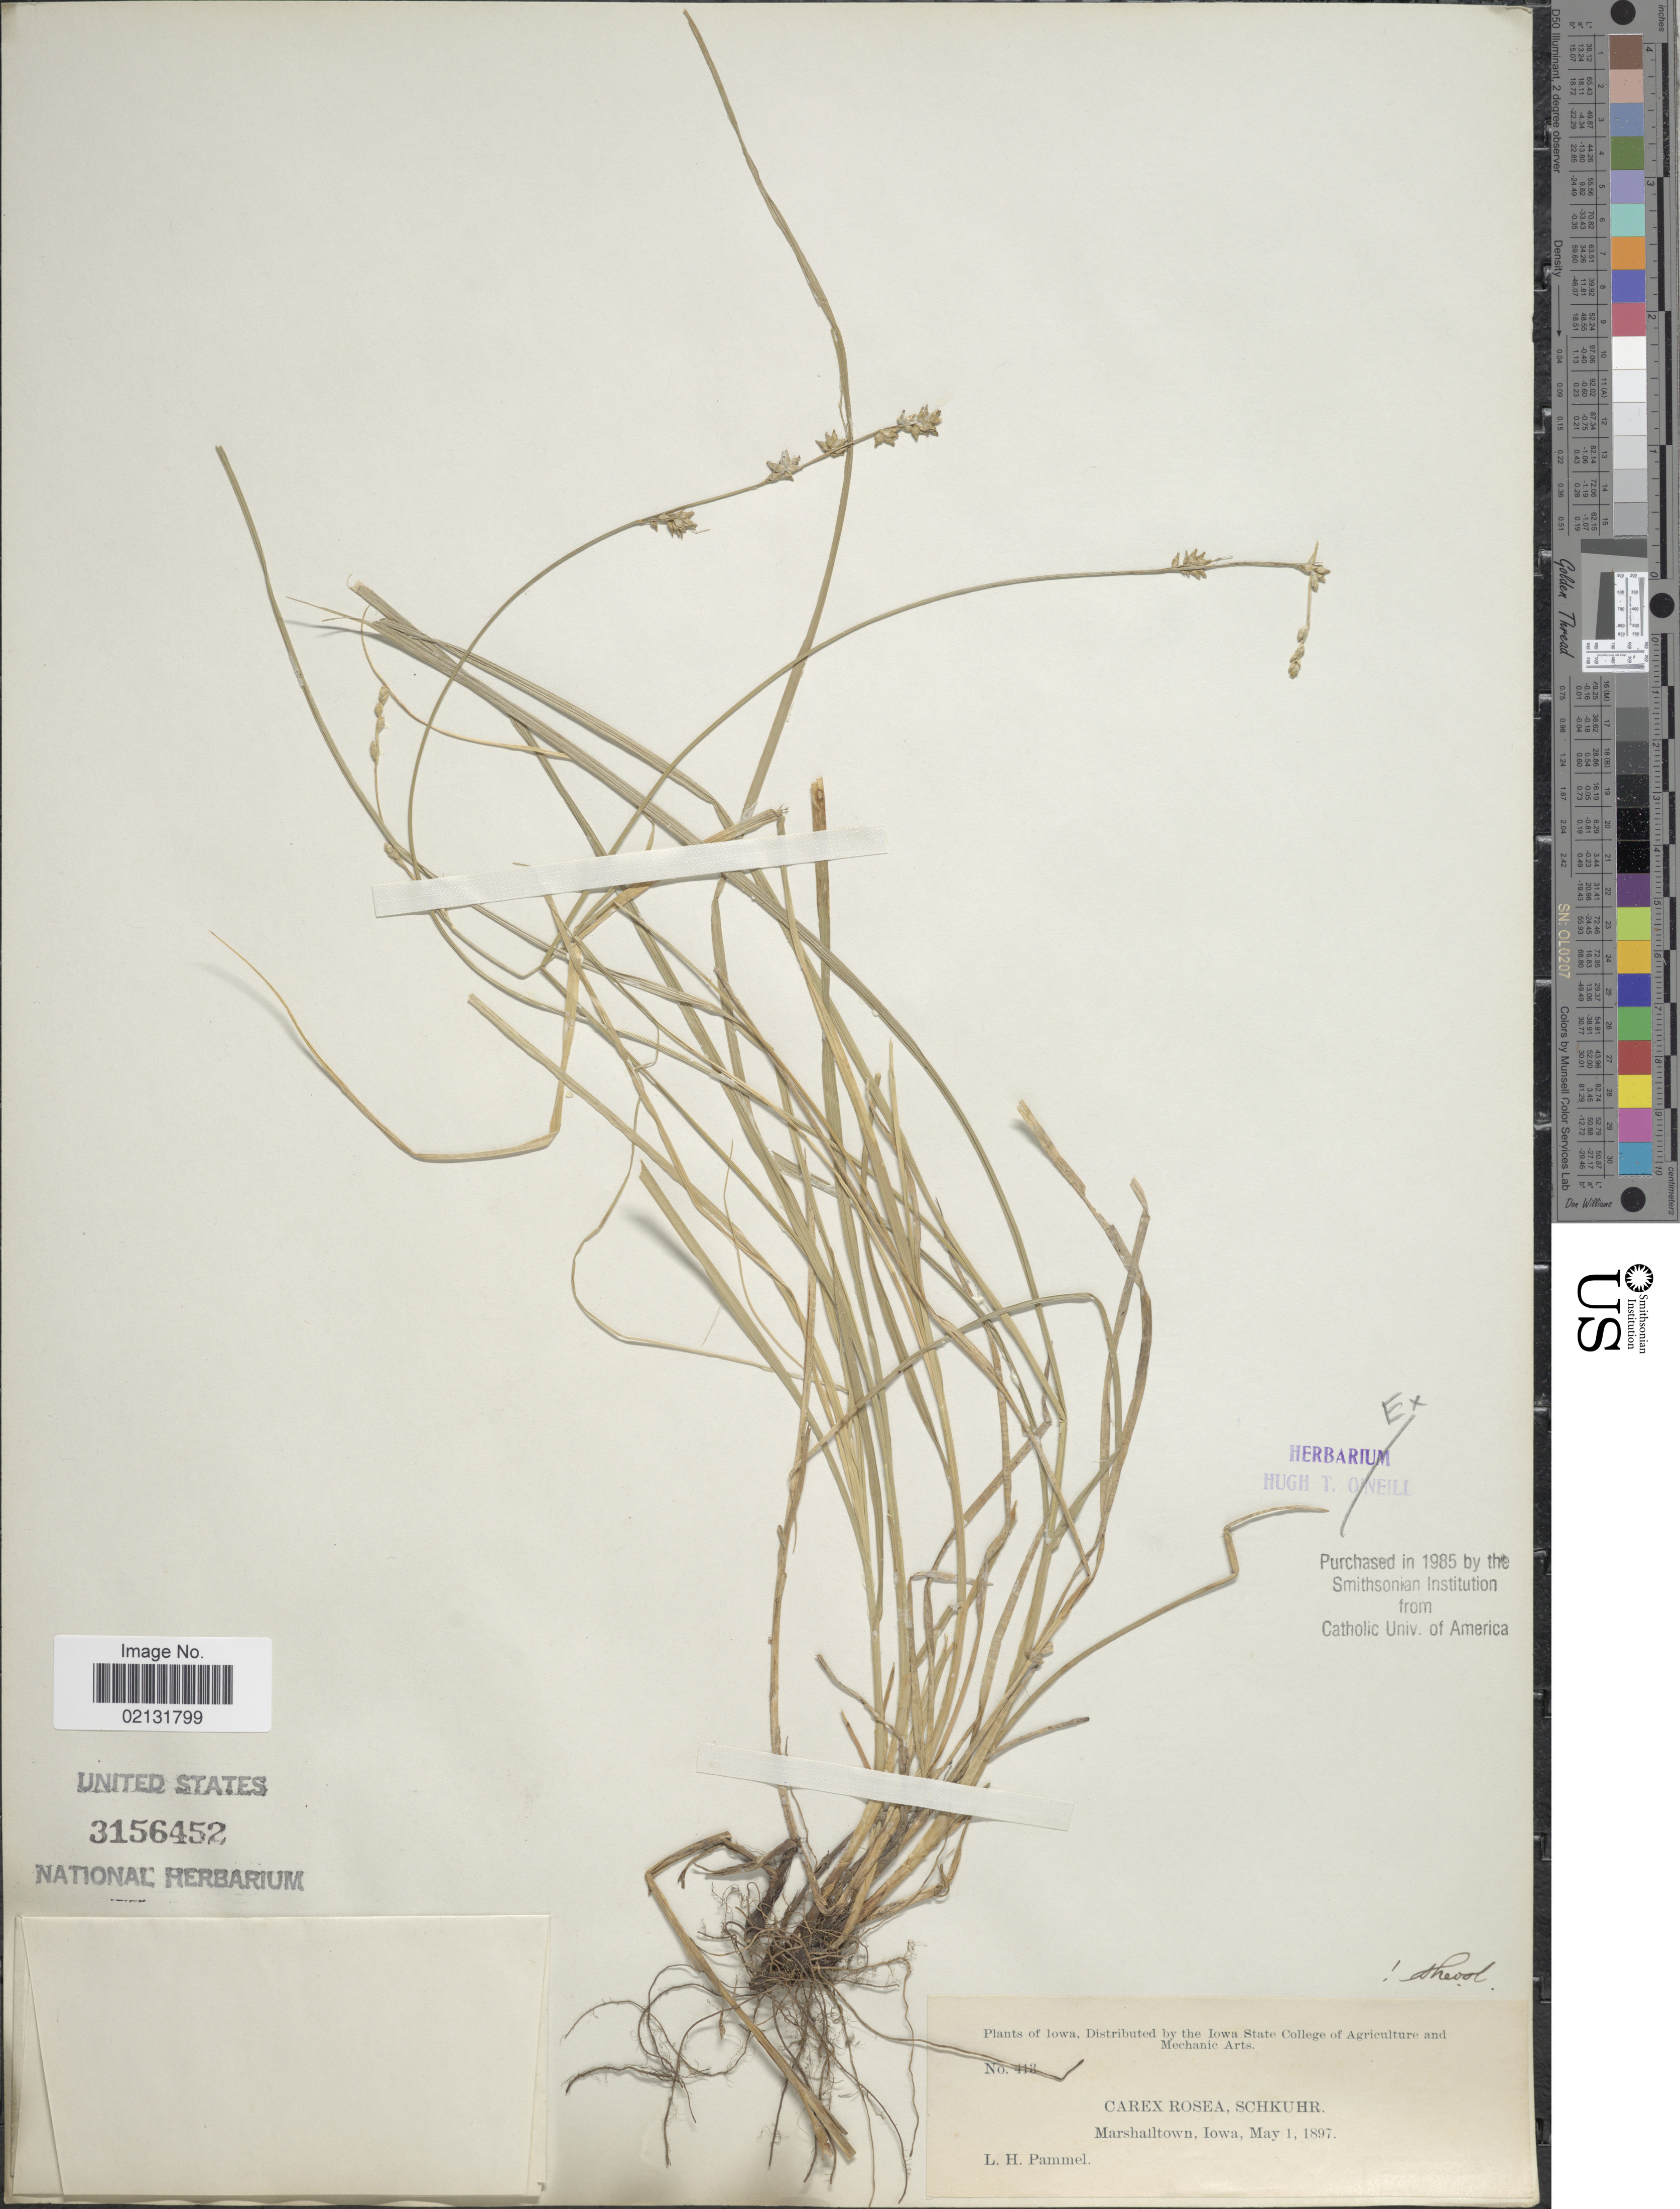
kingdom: Plantae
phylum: Tracheophyta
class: Liliopsida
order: Poales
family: Cyperaceae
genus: Carex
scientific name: Carex rosea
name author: Willd.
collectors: L. Pammel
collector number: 413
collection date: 1897-05-01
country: United States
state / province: Iowa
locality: Marshalltown.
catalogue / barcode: US 3156452